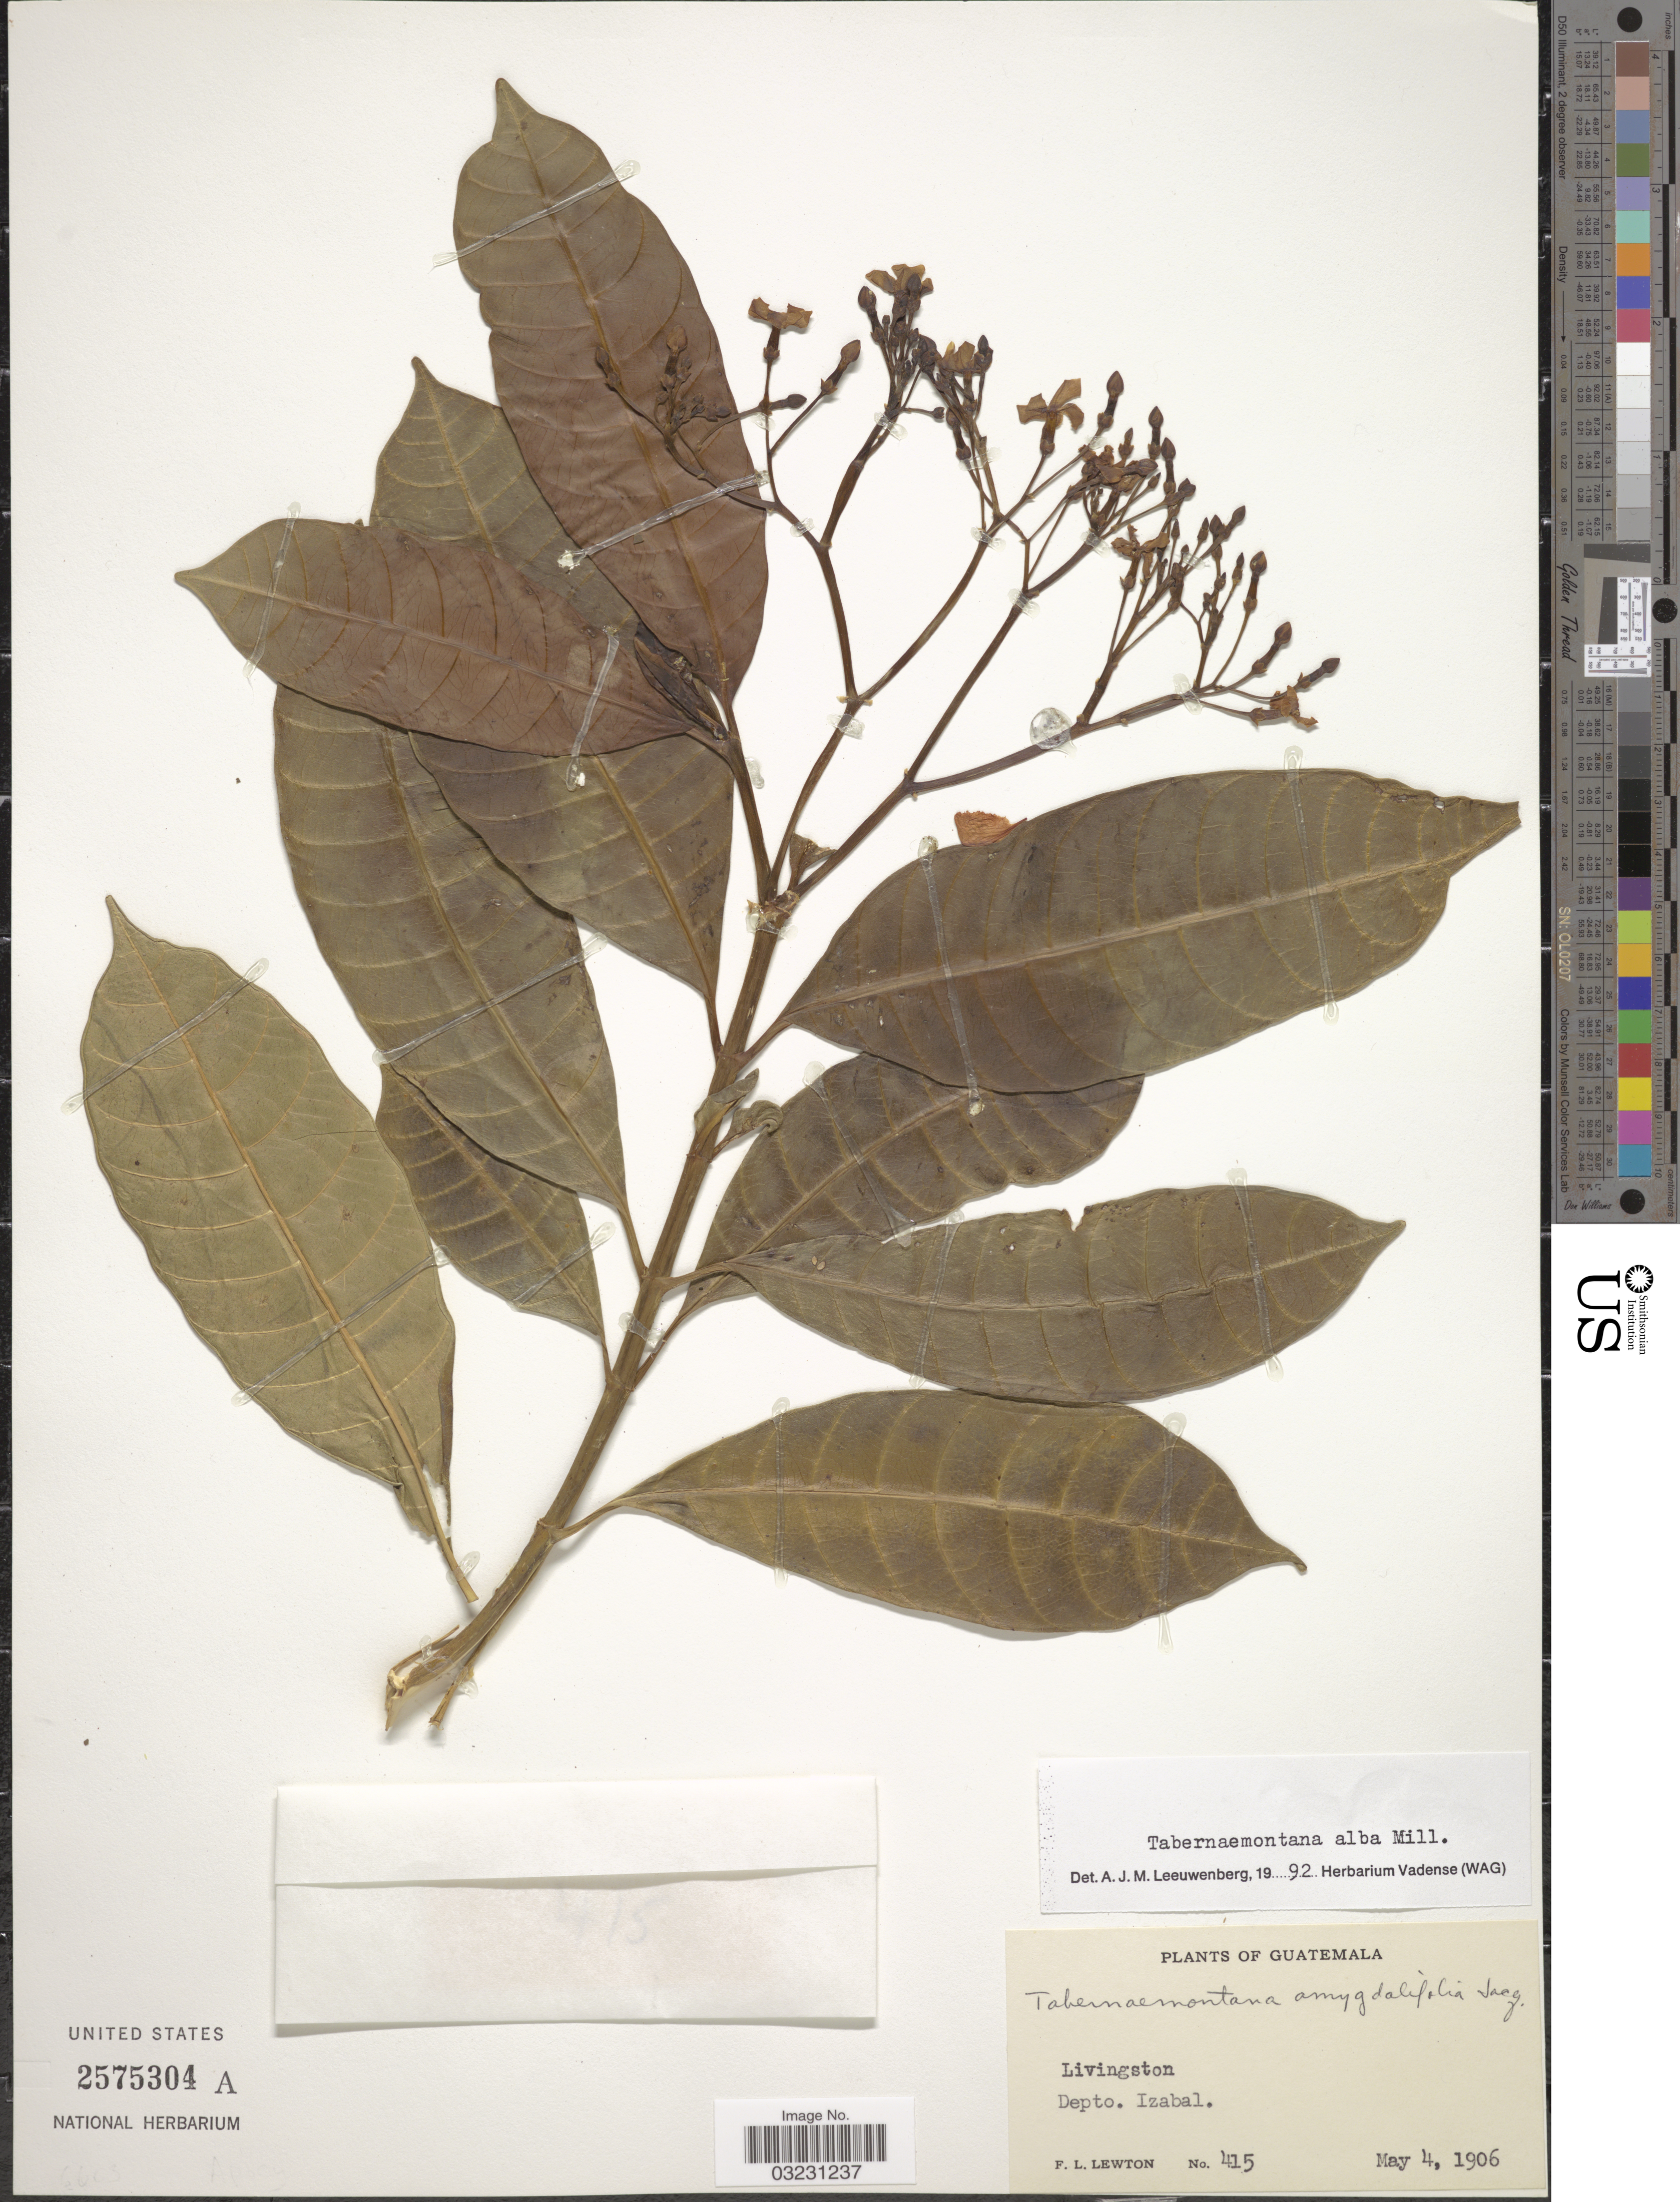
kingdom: Plantae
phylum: Tracheophyta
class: Magnoliopsida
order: Gentianales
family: Apocynaceae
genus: Tabernaemontana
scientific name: Tabernaemontana alba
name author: Mill.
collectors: F. L. Lewton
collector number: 415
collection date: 1906-05-04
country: Guatemala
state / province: Izabal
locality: Livington, Depto. Izabal.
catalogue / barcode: US 2575304A